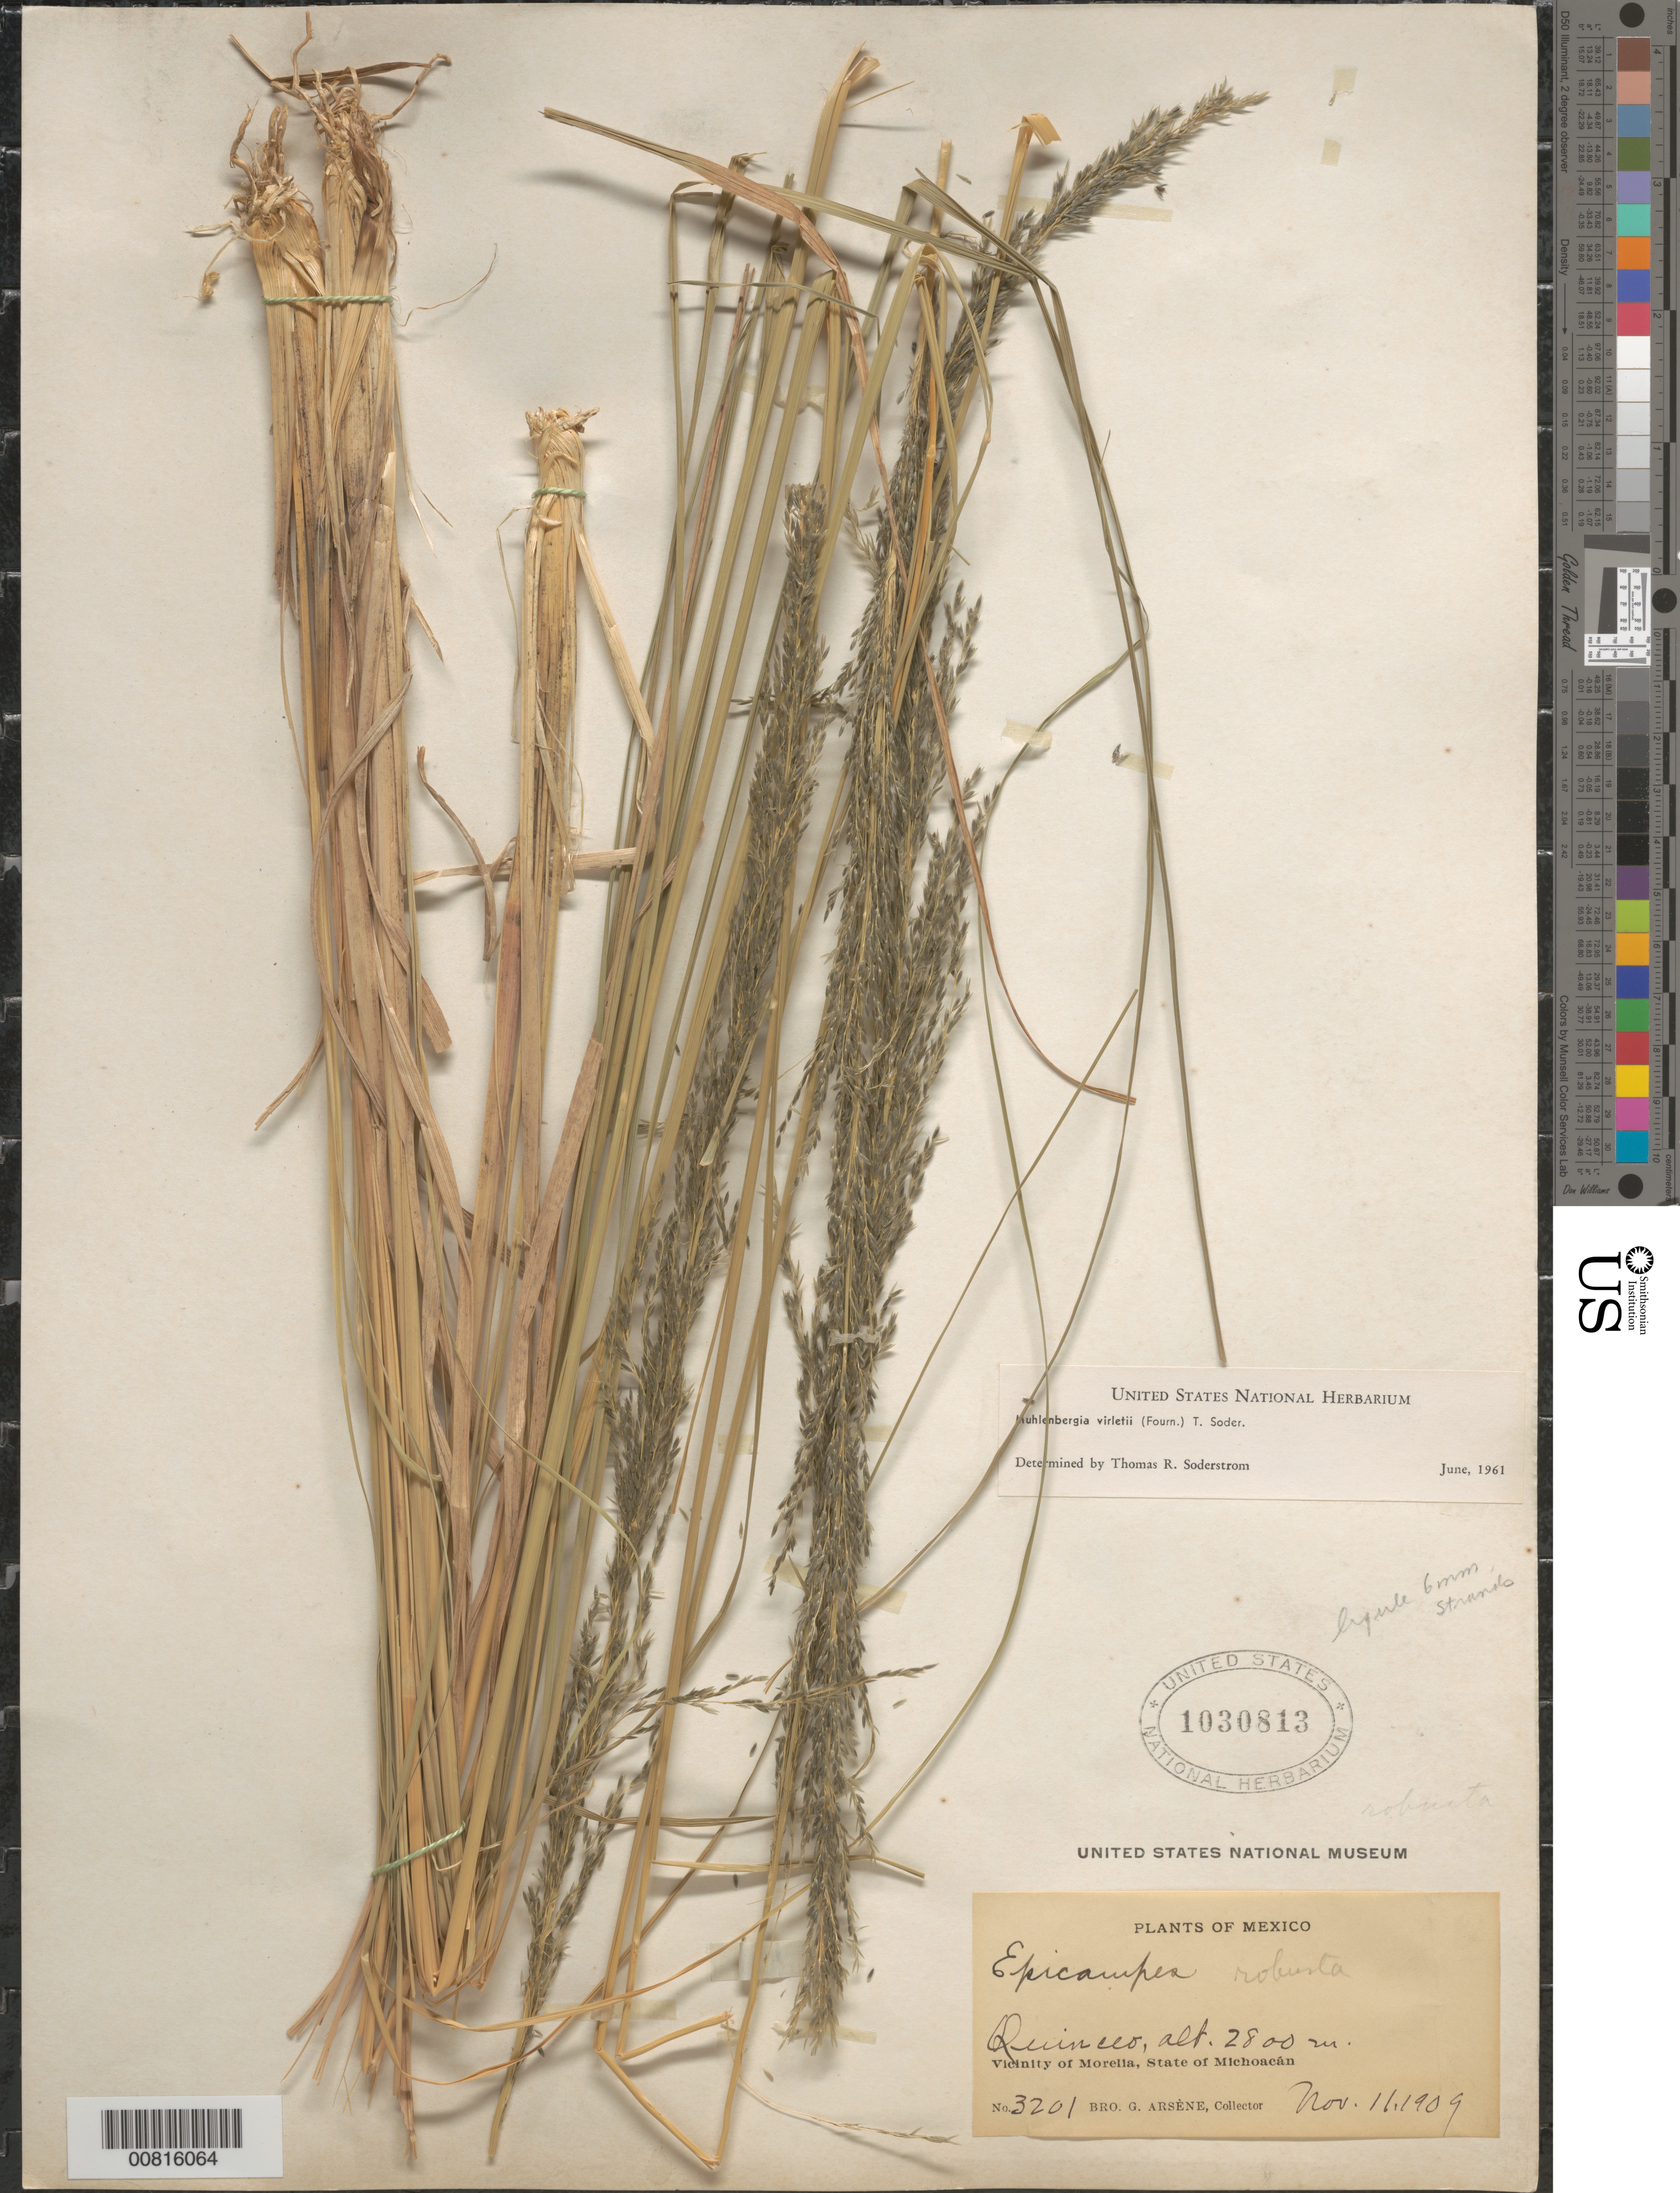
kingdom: Plantae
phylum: Tracheophyta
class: Liliopsida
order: Poales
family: Poaceae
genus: Muhlenbergia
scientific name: Muhlenbergia virletii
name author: (E. Fourn.) Soderstr.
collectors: Bro. G. Arsène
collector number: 3201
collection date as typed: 11 Nov 1909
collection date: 1909-11-11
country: Mexico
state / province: Michoacan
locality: Quinceo, vicinity of Morelia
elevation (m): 2800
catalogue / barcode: US 1030813